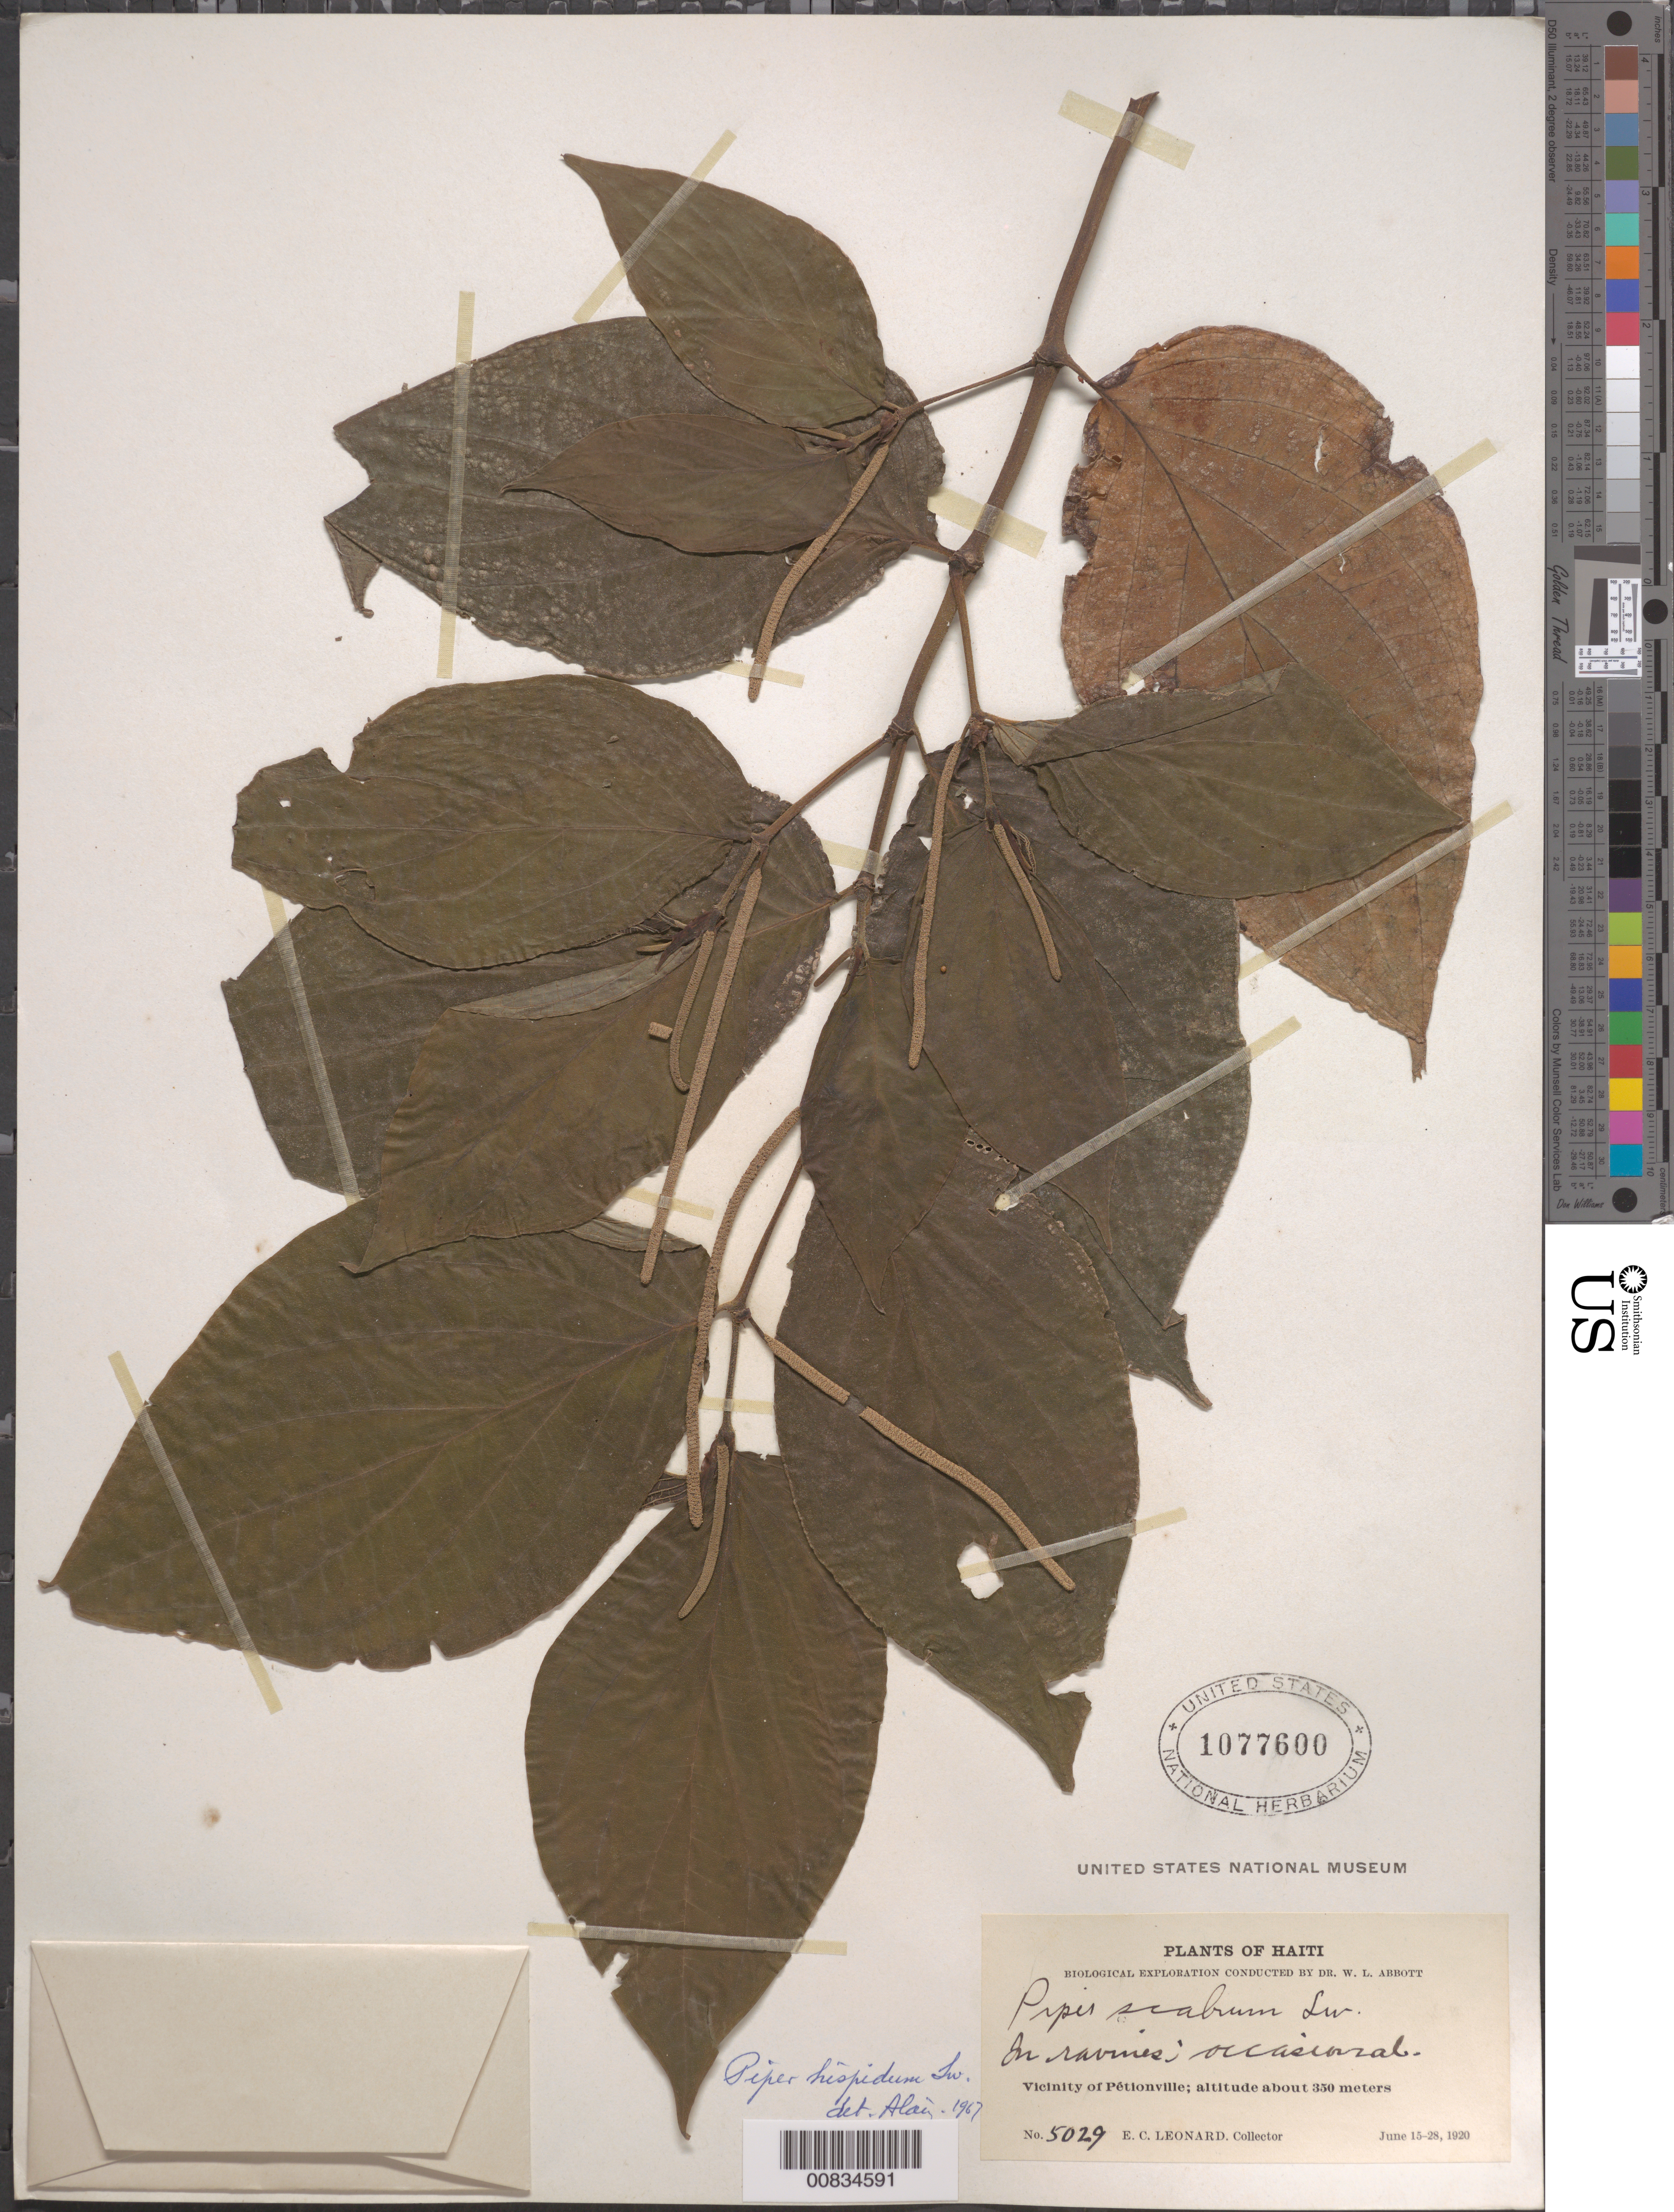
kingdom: Plantae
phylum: Tracheophyta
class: Magnoliopsida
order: Piperales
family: Piperaceae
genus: Piper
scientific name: Piper hispidum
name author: Sw.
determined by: Liogier, Alain H.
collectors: E. C. Leonard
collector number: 5029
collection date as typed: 15 Jun 1920 to 28 Jun 1920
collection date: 1920-06-15/1920-06-28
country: Haiti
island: Hispaniola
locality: Vicinity of Pétionville.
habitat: Ravines.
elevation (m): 350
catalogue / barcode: US 1077600